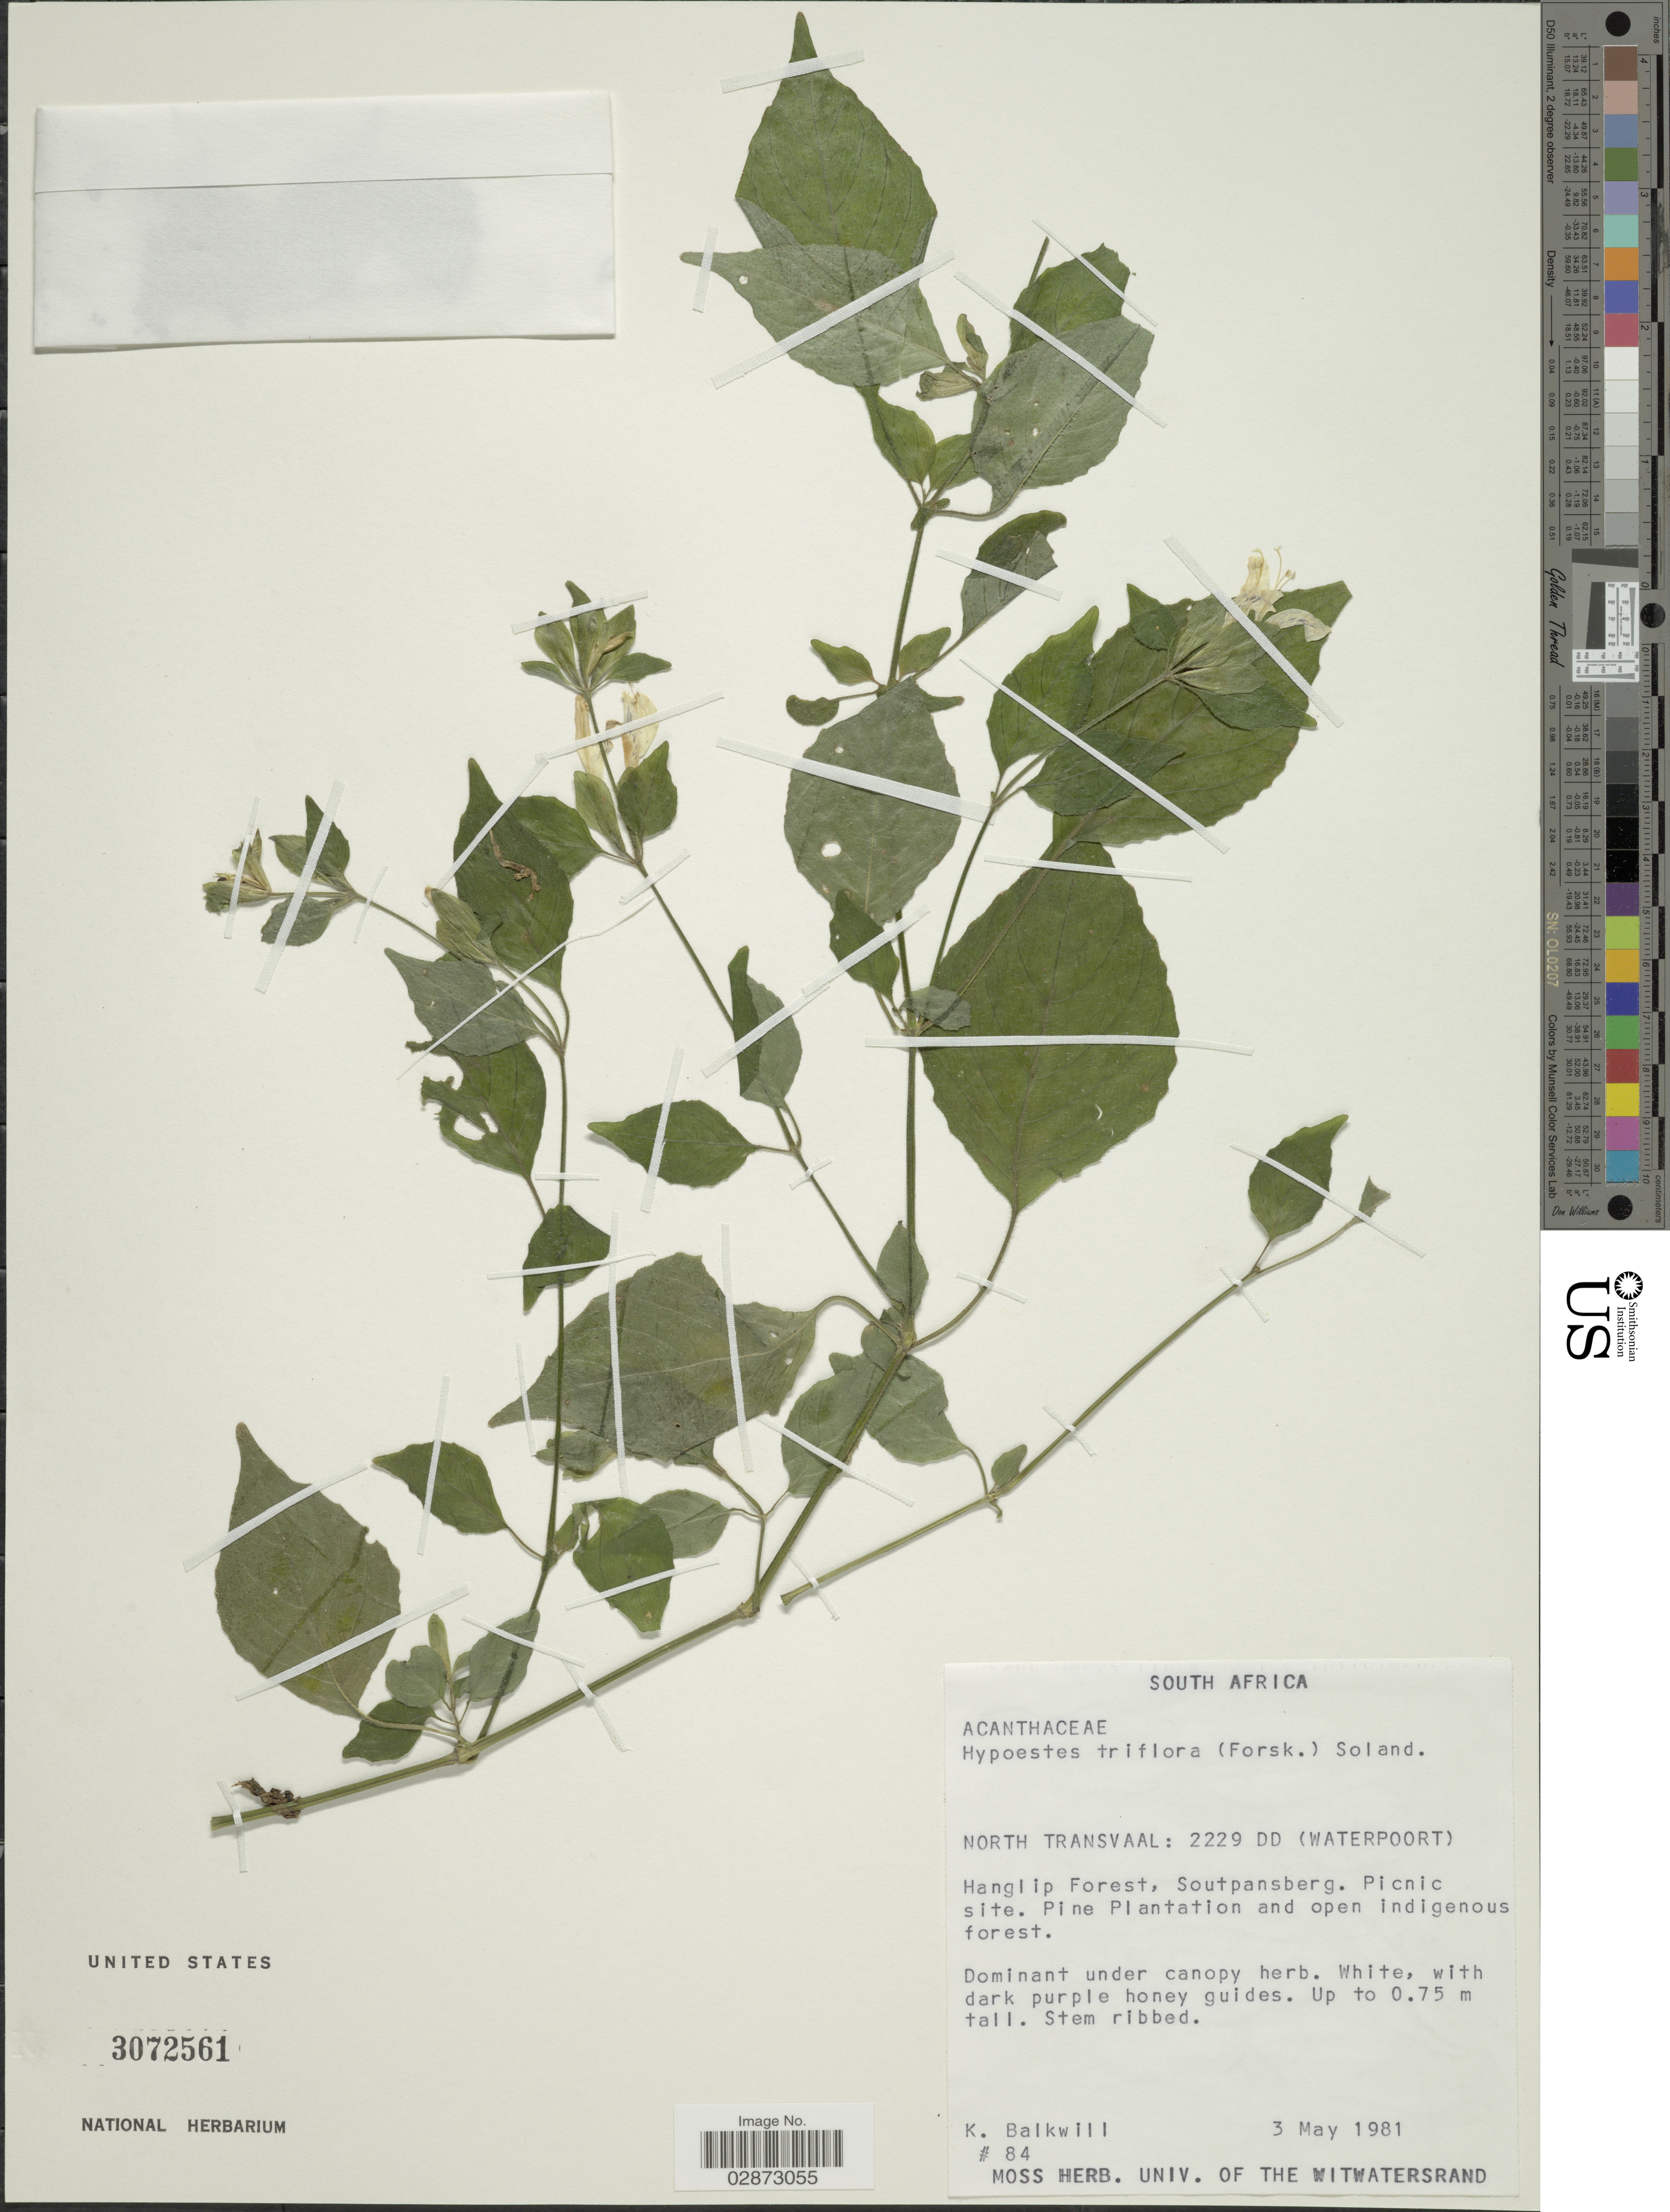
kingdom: Plantae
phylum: Tracheophyta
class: Magnoliopsida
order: Lamiales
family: Acanthaceae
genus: Hypoestes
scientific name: Hypoestes triflora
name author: (Forssk.) Roem. & Schult.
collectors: K. Balkwill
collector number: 84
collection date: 1981-05-03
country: South Africa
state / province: Limpopo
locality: North Transvaal: 2229 DD (Waterpoort). Hanglip Forest, Soutpansberg. Picnic site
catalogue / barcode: US 3072561